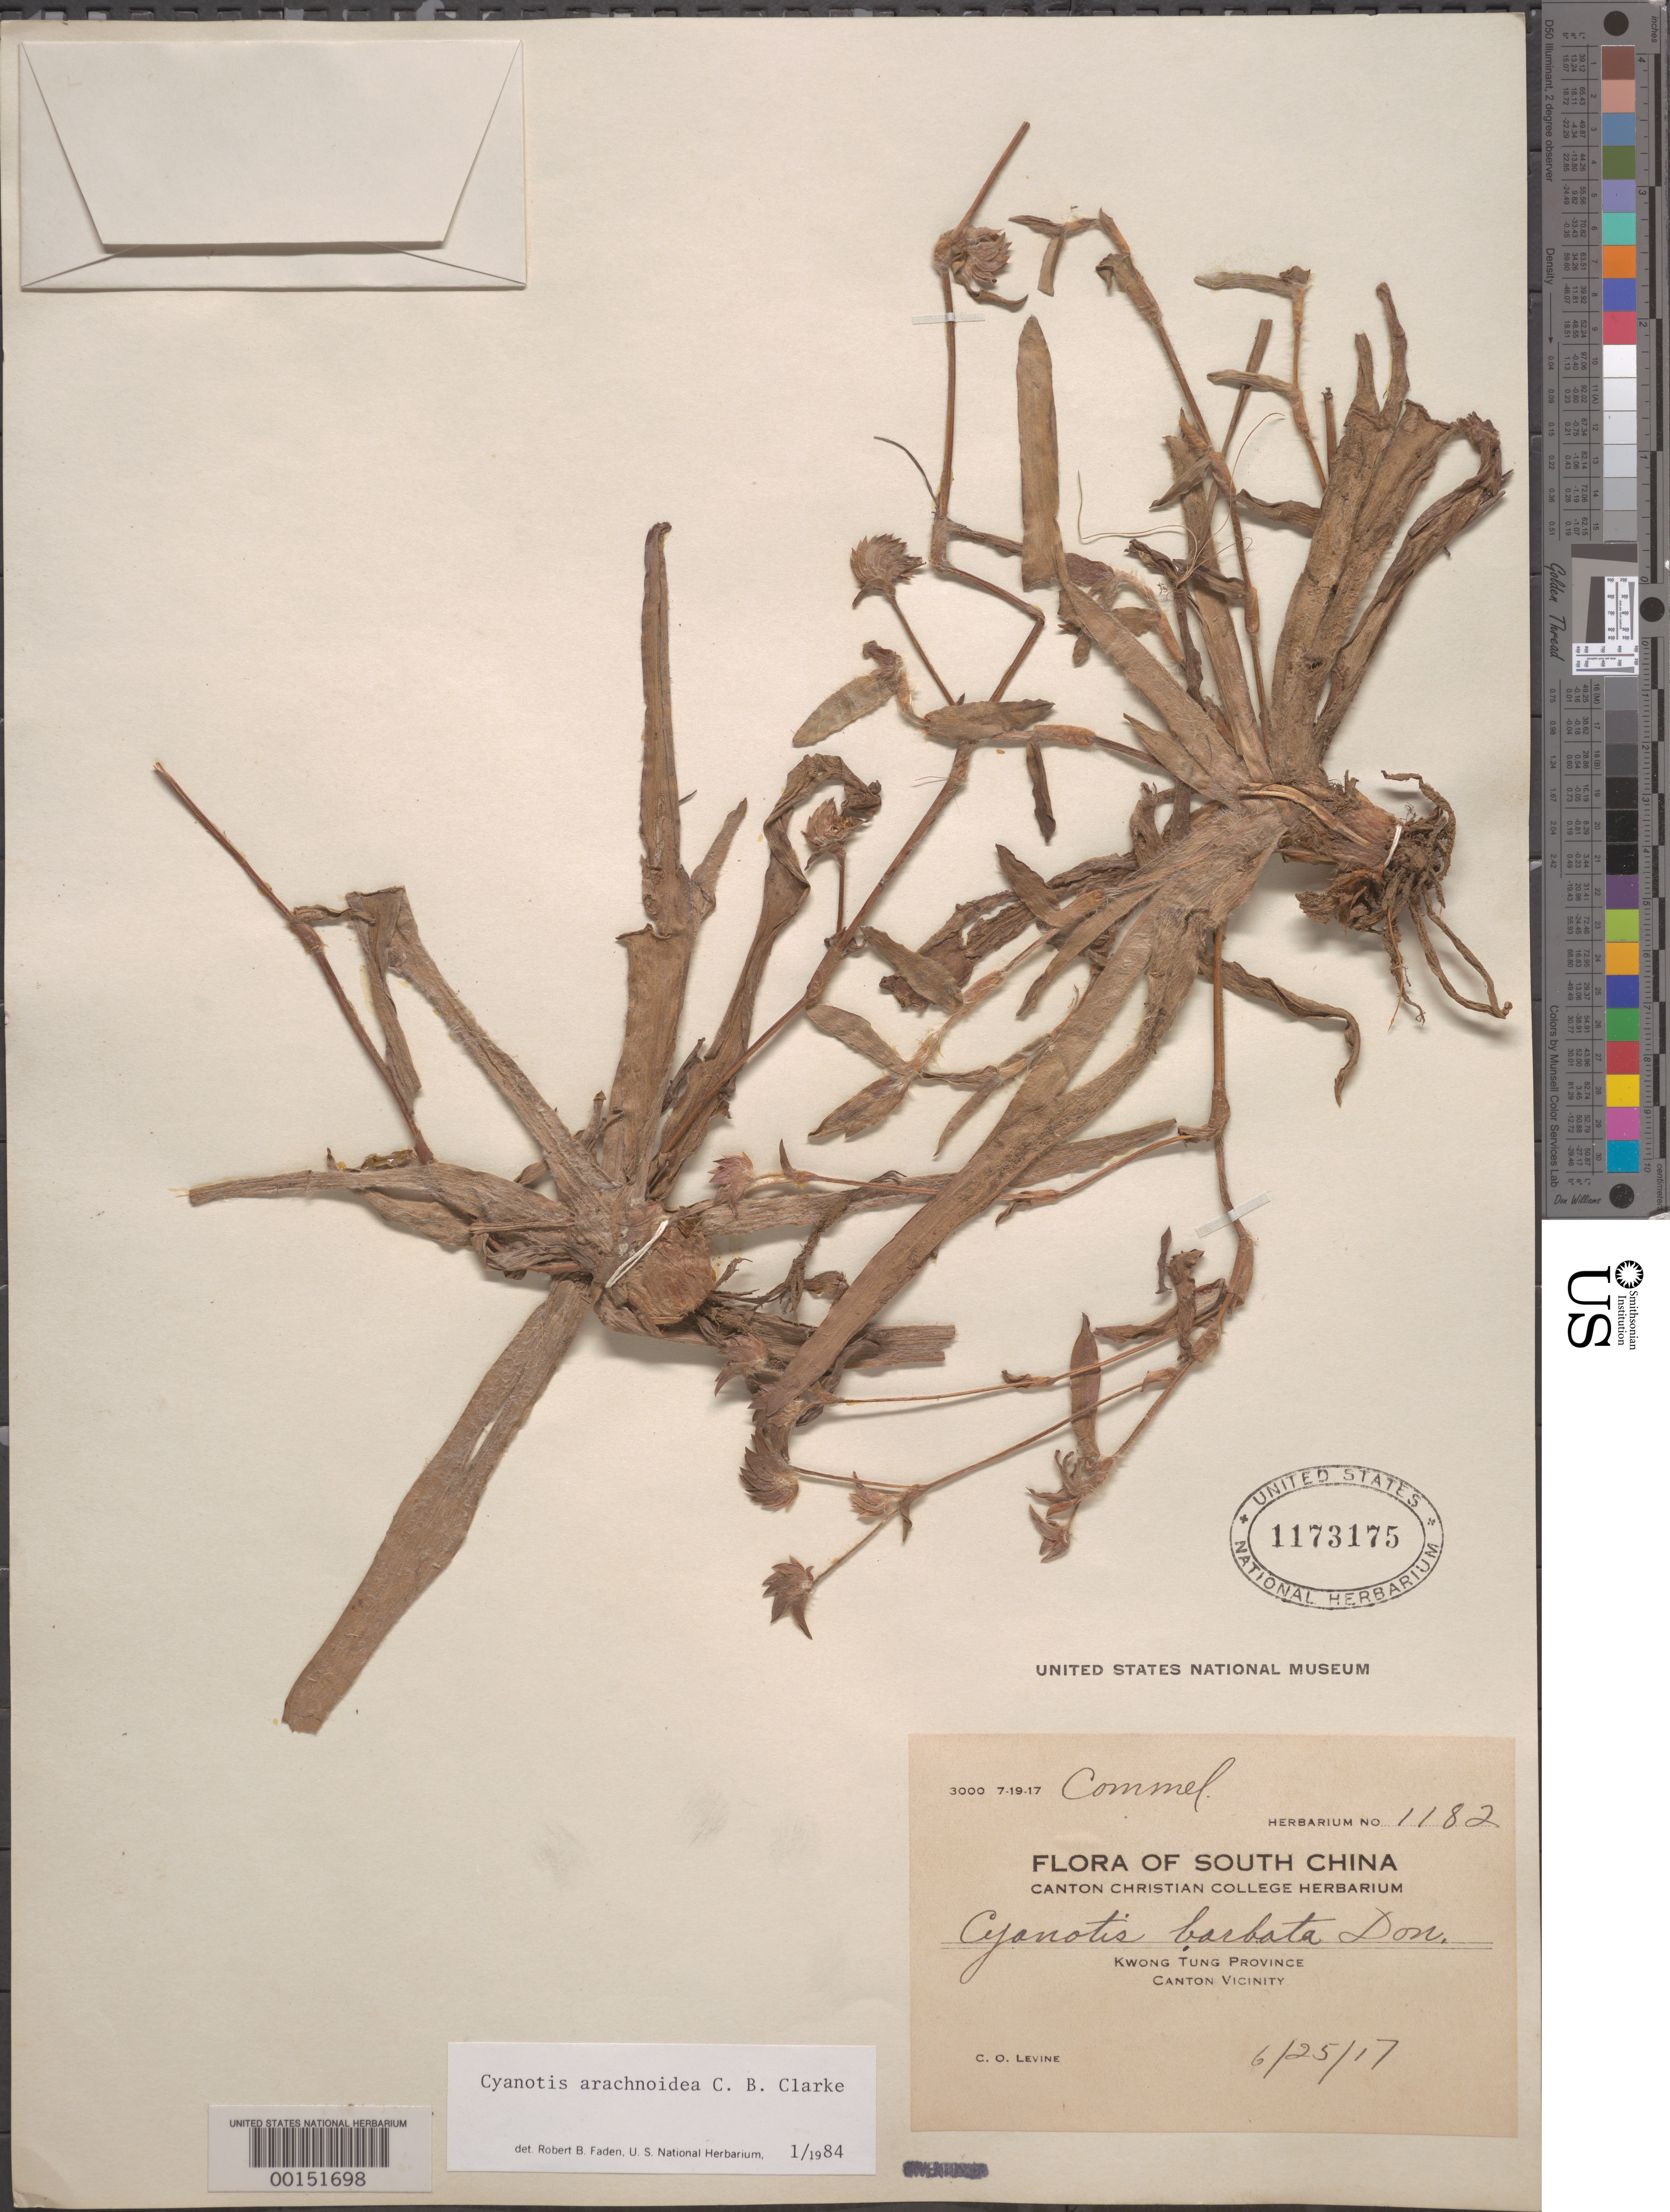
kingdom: Plantae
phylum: Tracheophyta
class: Liliopsida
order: Commelinales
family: Commelinaceae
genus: Cyanotis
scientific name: Cyanotis arachnoidea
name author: C.B. Clarke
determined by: Faden, Robert B., (US), Smithsonian Institution - National Museum of Natural History (UNITED STATES)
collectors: C. O. Levine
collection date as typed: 25 Jun 1917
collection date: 1917-06-25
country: China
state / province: Guangdong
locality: Canton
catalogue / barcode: US 1173175